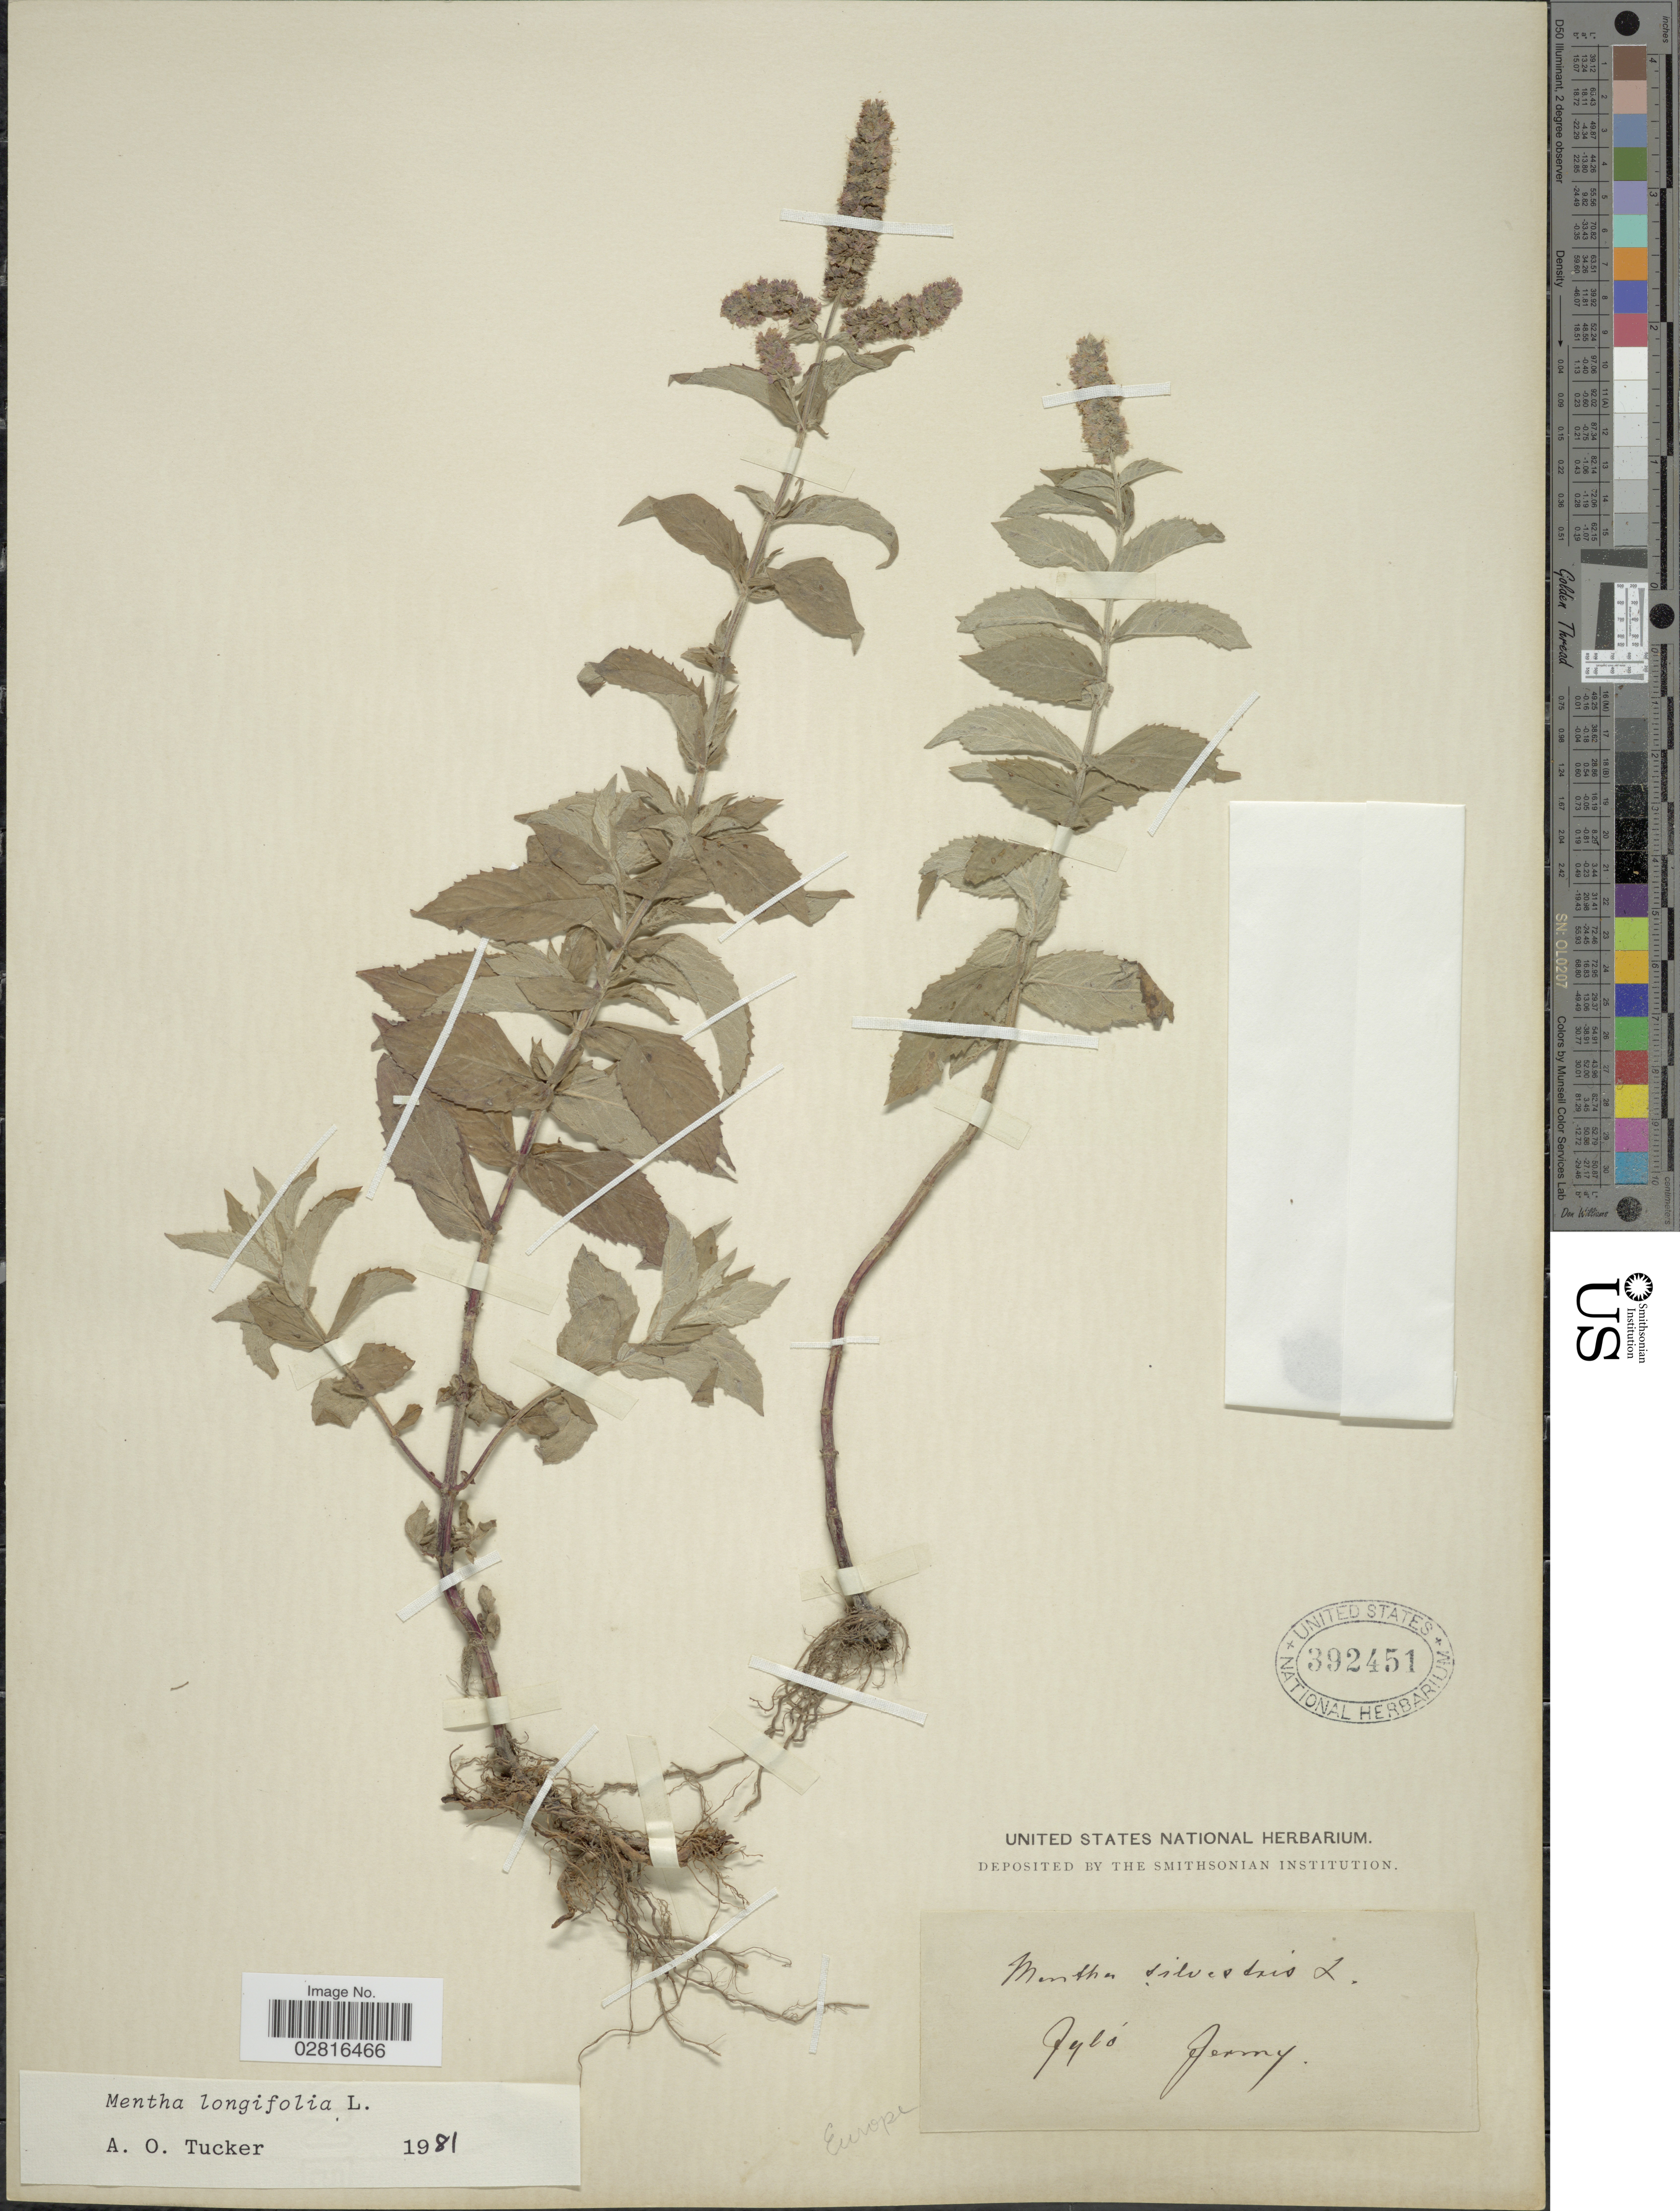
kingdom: Plantae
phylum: Tracheophyta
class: Magnoliopsida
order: Lamiales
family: Lamiaceae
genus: Mentha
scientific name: Mentha longifolia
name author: (L.) L.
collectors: Jermy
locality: Fgló [interpreted]. Europe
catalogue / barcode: US 392451